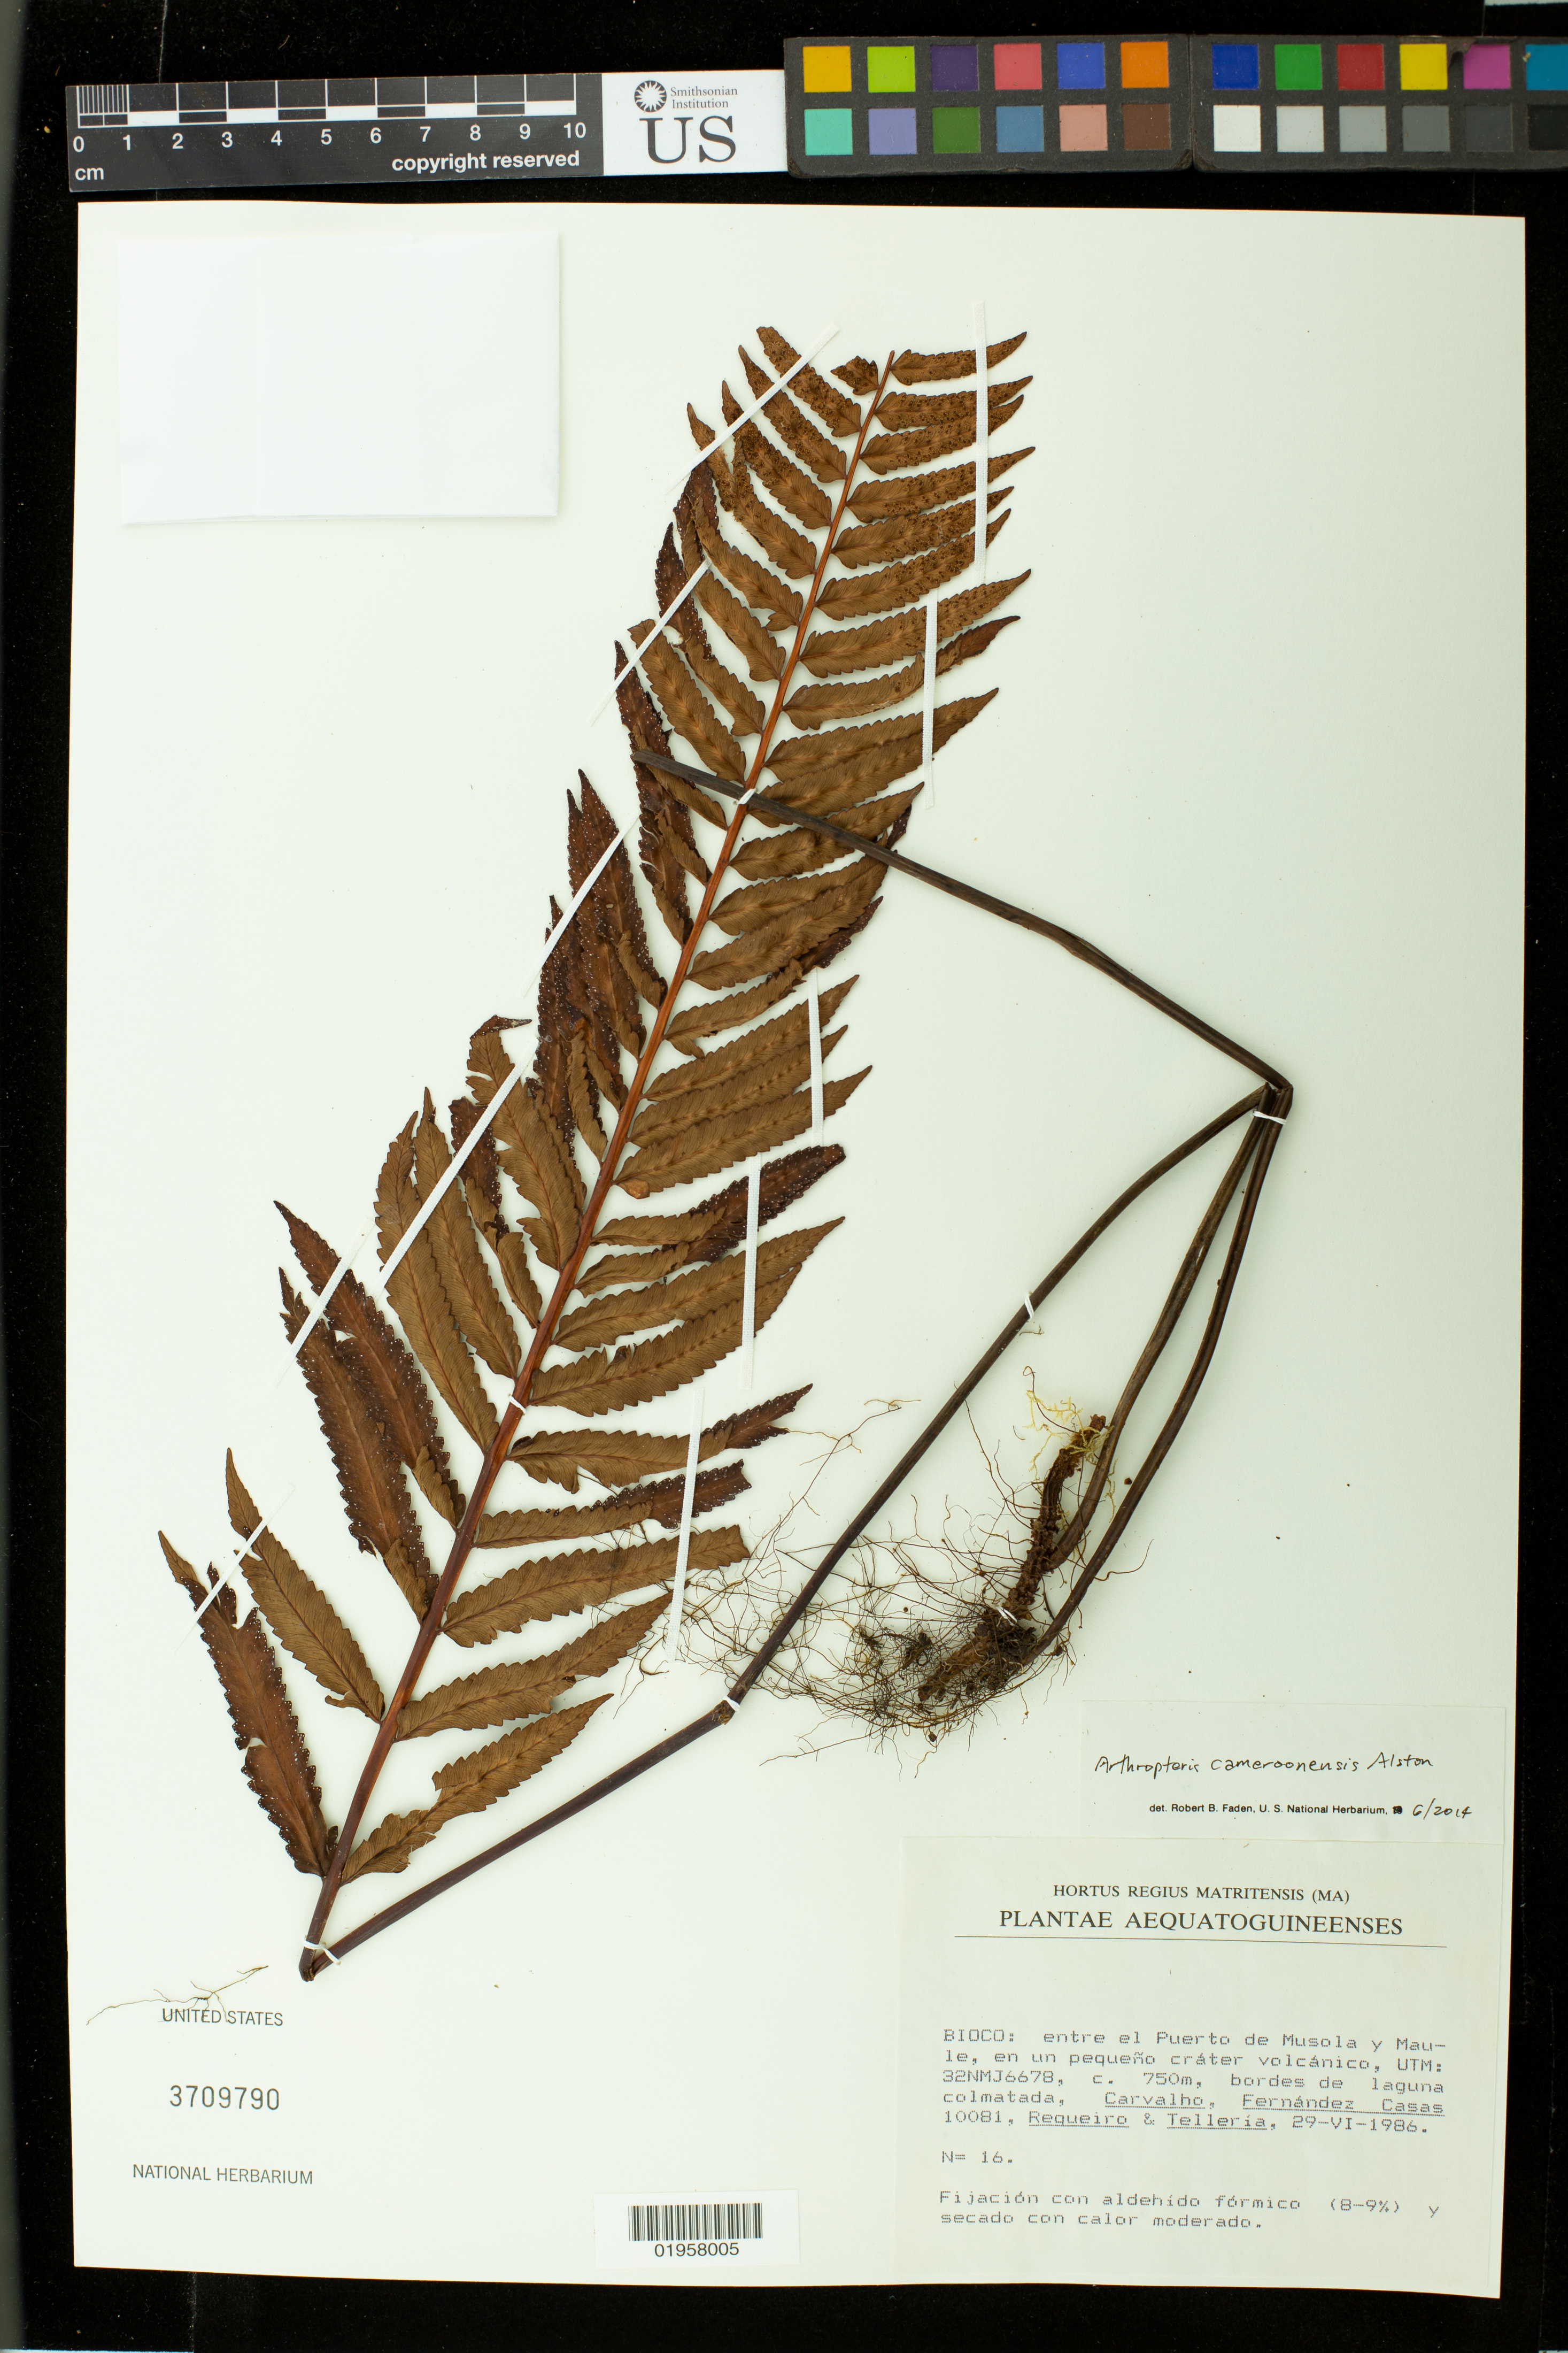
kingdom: Plantae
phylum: Tracheophyta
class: Polypodiopsida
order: Polypodiales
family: Tectariaceae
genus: Arthropteris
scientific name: Arthropteris cameroonensis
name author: Alston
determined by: Faden, Robert B., (US), Smithsonian Institution - National Museum of Natural History (UNITED STATES)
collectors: F. J. Fernández Casas, -- Carvalho, Requeiro, -- & -. Telleria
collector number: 10081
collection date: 1986-06-29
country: Equatorial Guinea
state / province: Bioko Sur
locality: Bioco [Bioko]: Entre el Puerto de Musola y Maule, en un pequeño cráter volcánico, UTM: 32NMJ6678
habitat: Bordes de laguna colmatada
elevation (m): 750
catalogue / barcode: US 3709790